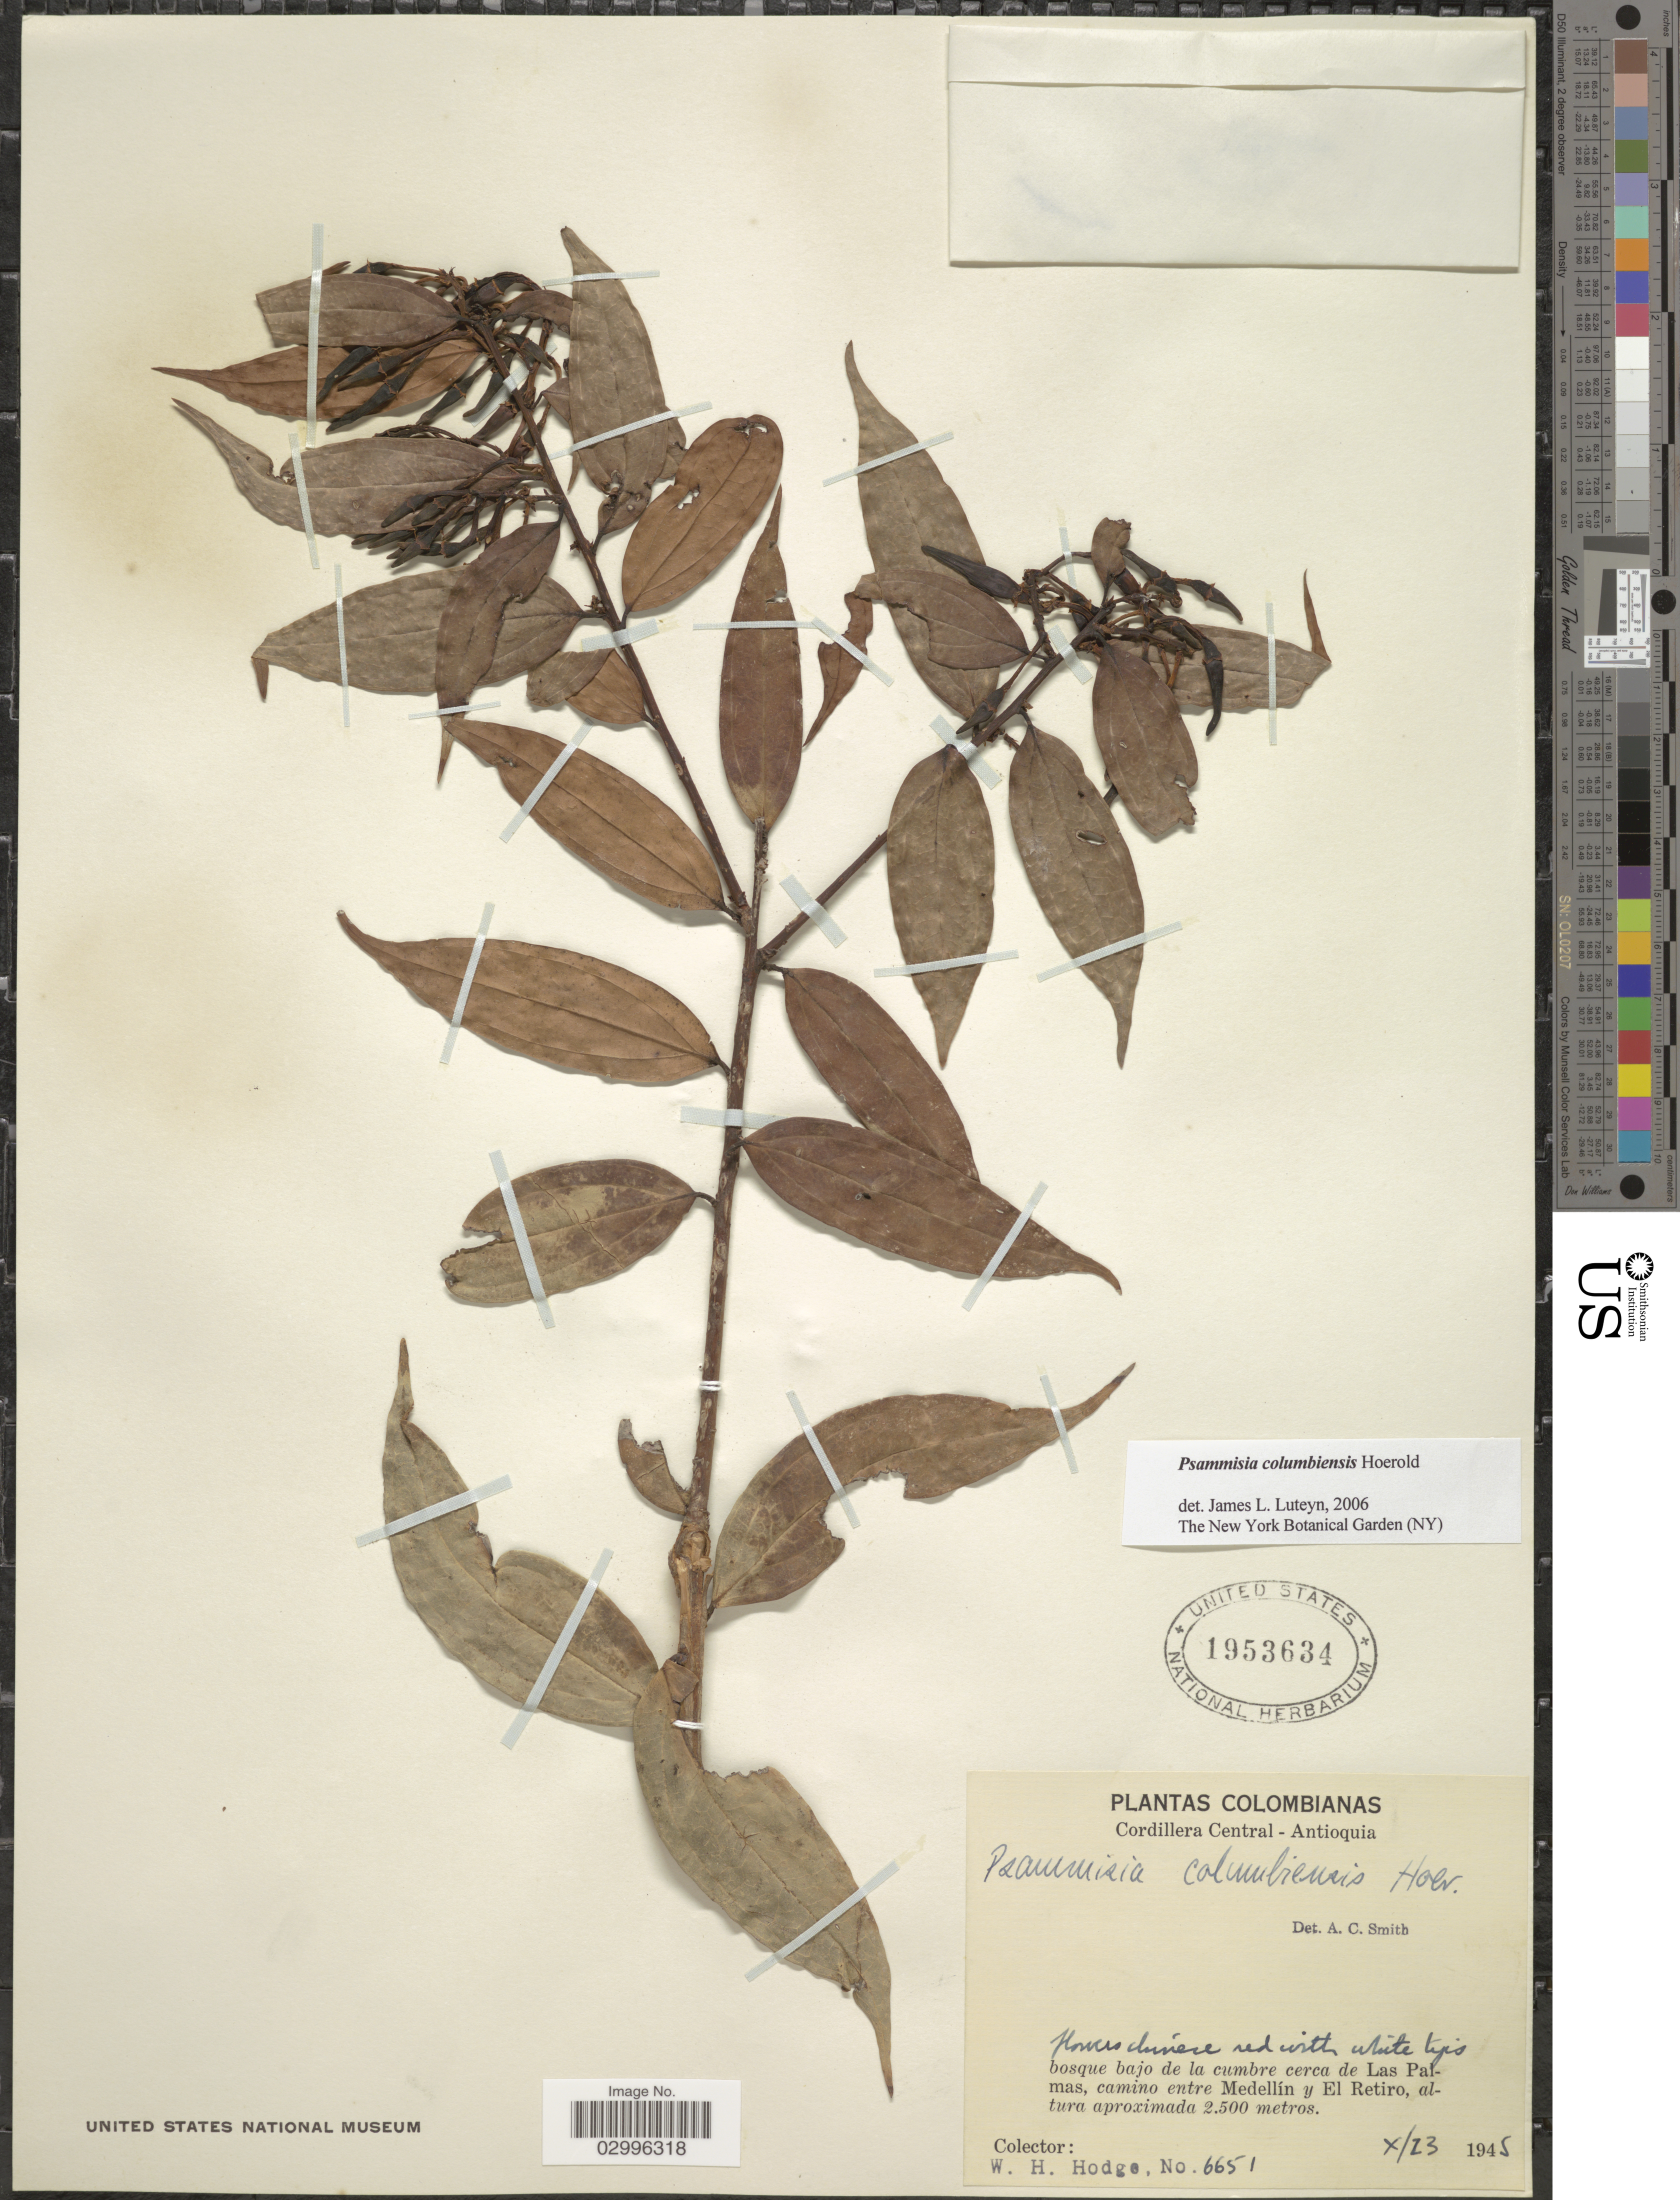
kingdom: Plantae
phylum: Tracheophyta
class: Magnoliopsida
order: Ericales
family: Ericaceae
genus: Psammisia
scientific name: Psammisia columbiensis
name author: Hoerold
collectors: W. Hodge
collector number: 6651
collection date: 1945-10-23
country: Colombia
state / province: Antioquia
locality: Cordillera Central, bosque bajo de la cumbre cerca de Las Palmas, camino entre Medellín y El Retiro.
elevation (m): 2500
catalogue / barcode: US 1953634